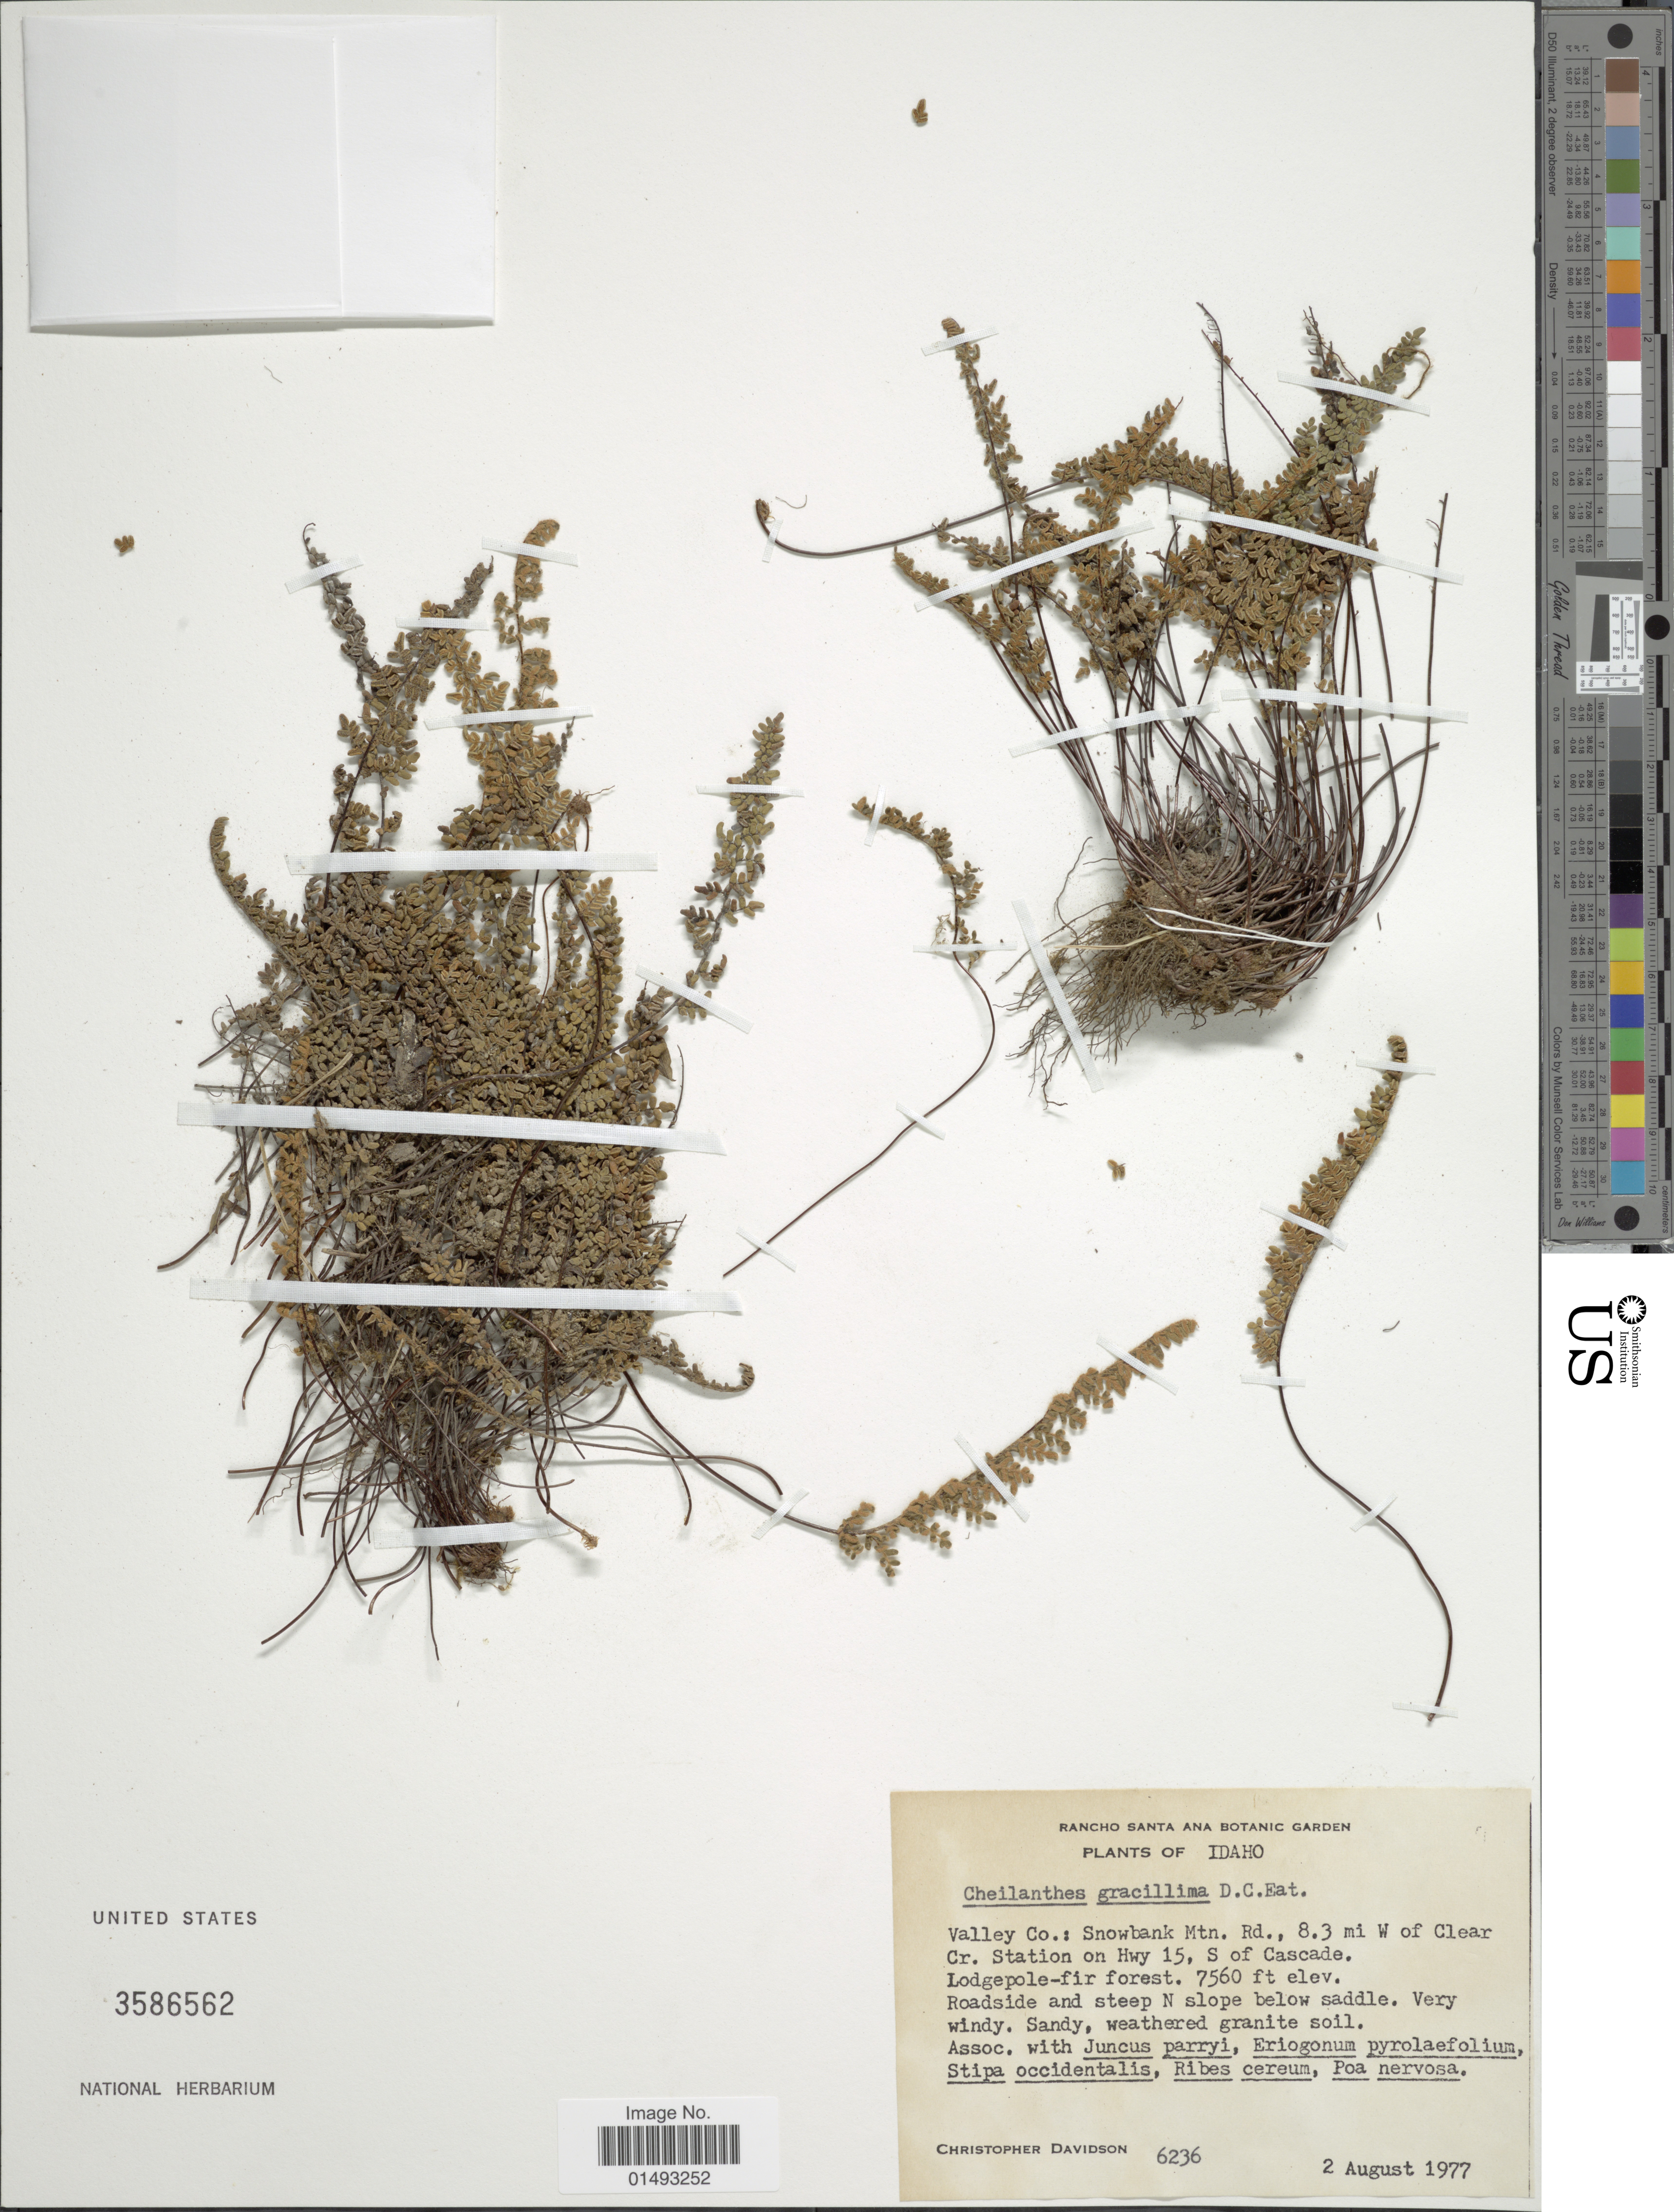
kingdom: Plantae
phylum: Tracheophyta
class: Polypodiopsida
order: Polypodiales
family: Pteridaceae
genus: Myriopteris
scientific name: Myriopteris gracillima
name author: (D.C. Eaton) J. Sm.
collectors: C. Davidson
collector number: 6236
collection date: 1977-08-02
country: United States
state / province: Idaho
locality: Valley Co.: Snowbank Mtn. Rd., 8.3 mi W of Clear Cr Station on Hwy 15, S of Cascade. lodgepole-fir forest, Roadisde and steep N slope below saddle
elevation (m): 2304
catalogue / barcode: US 3586562